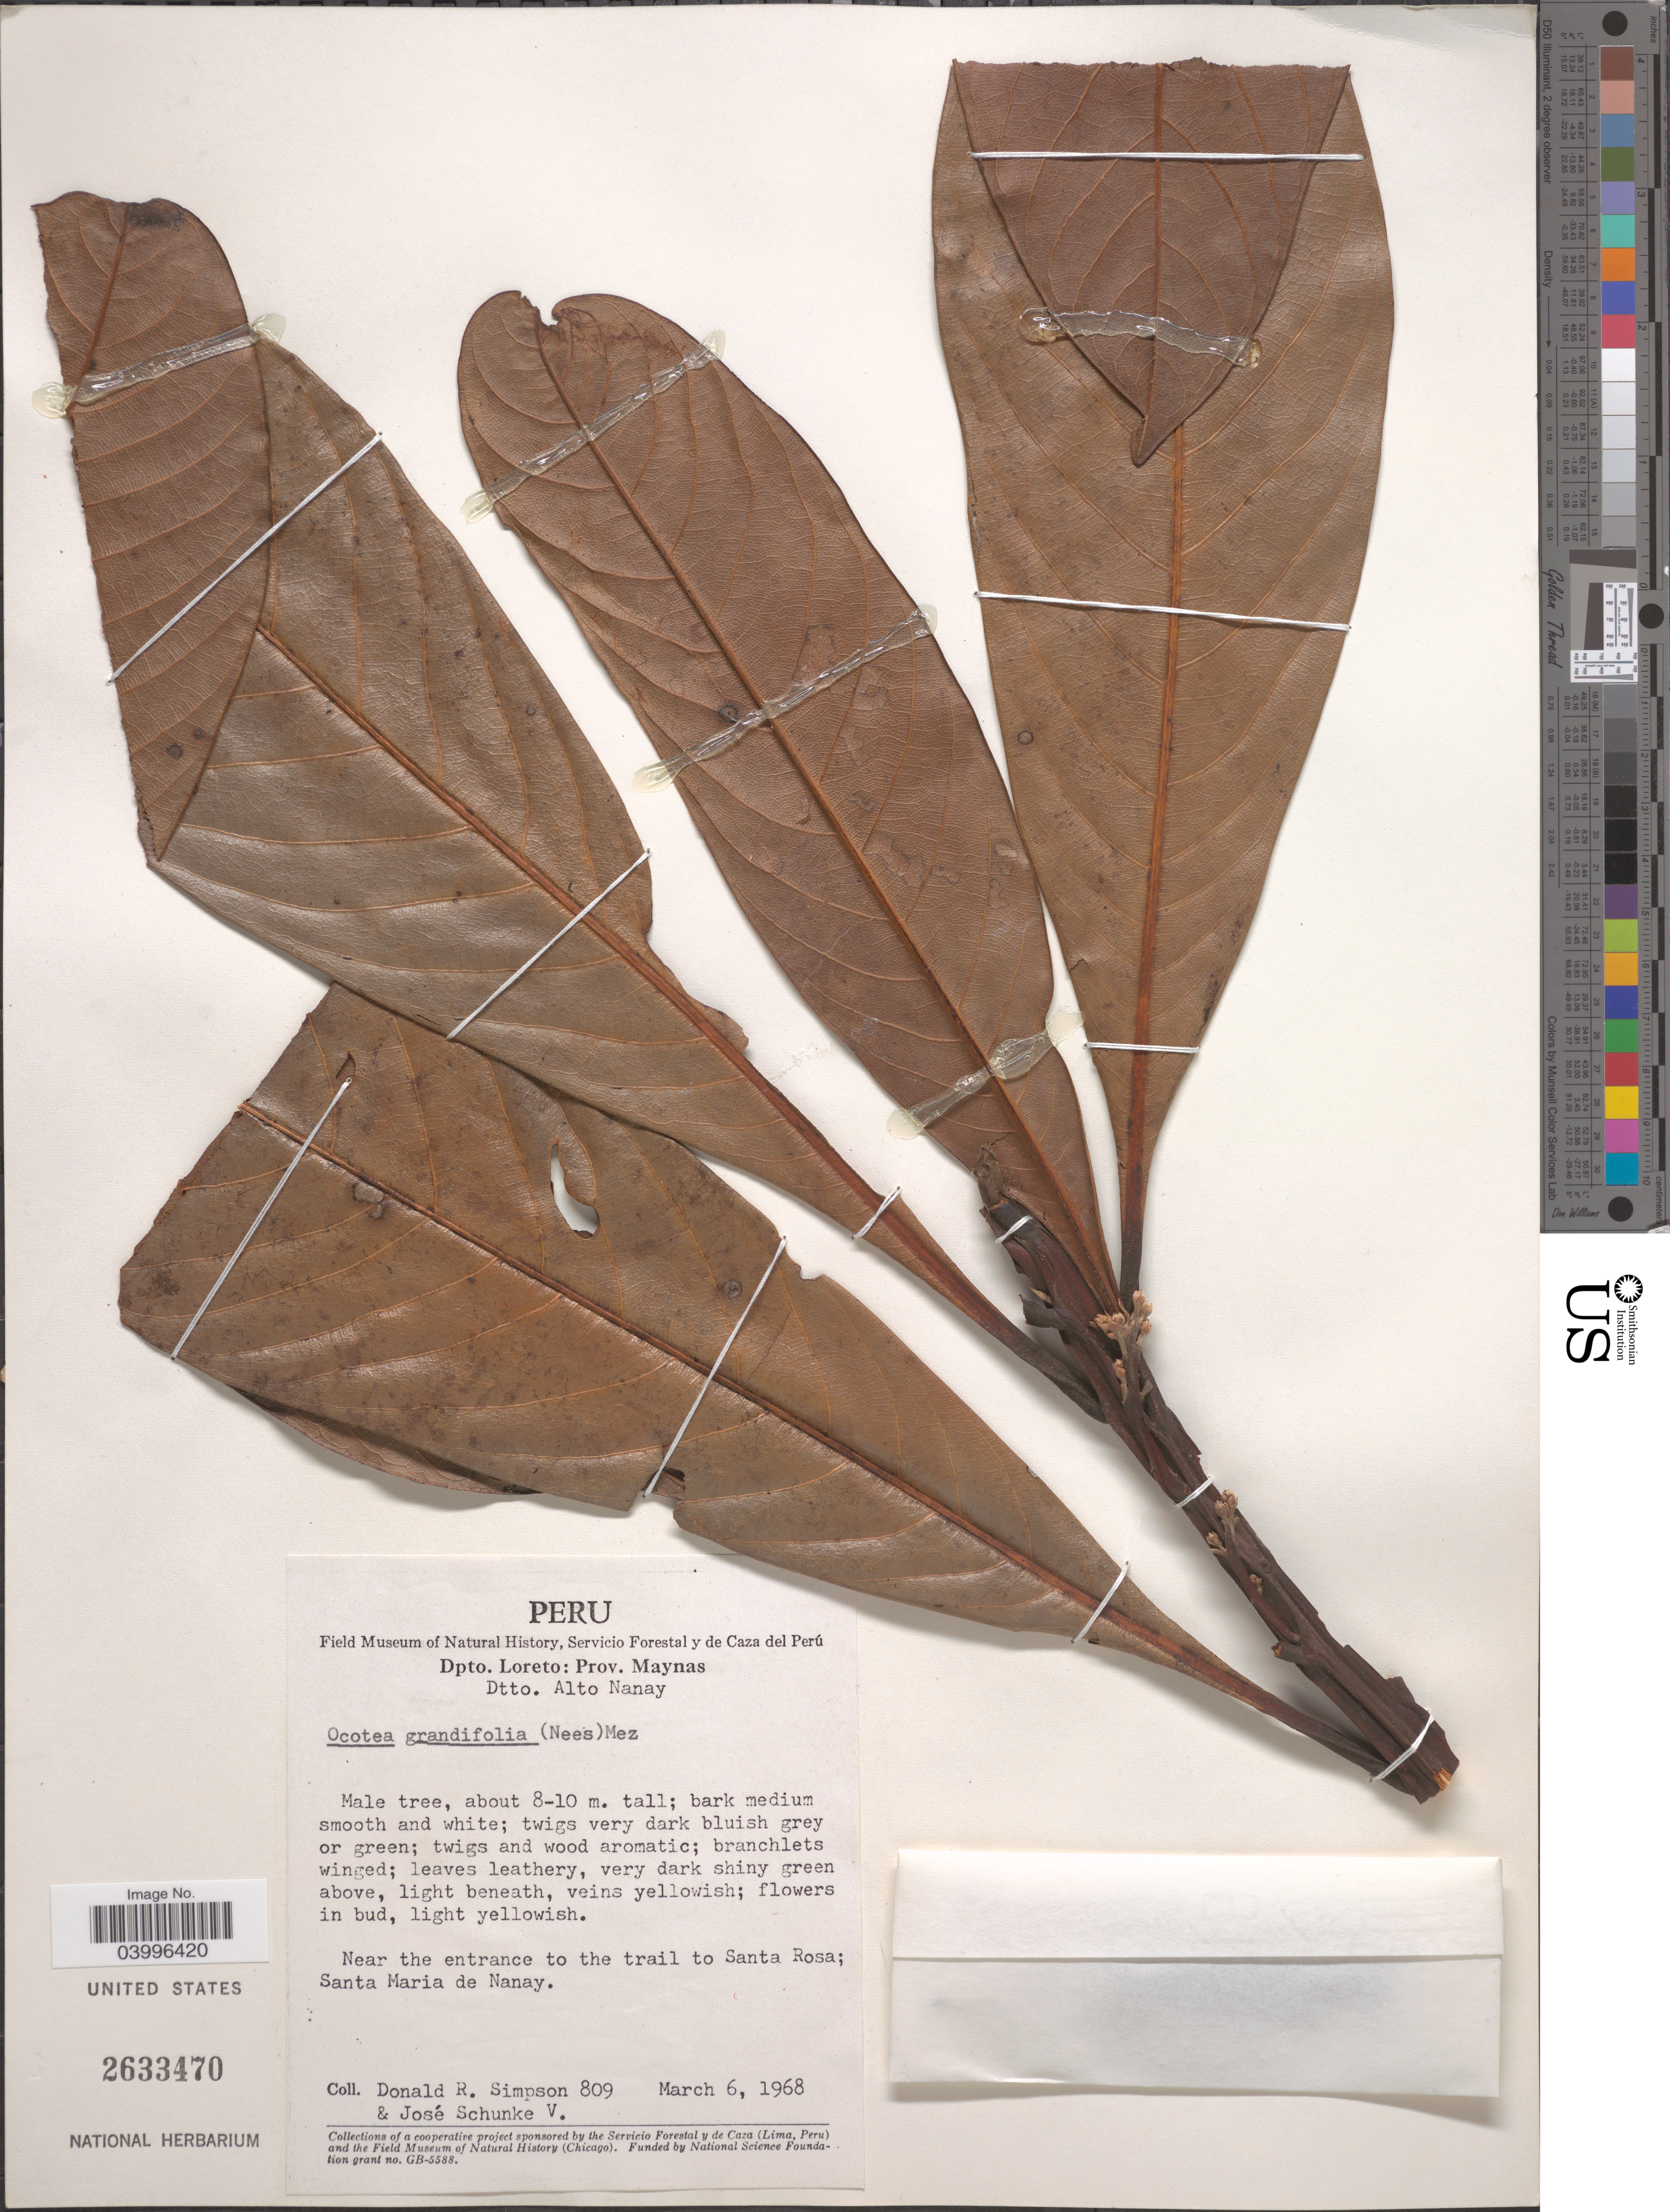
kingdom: Plantae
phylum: Tracheophyta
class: Magnoliopsida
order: Laurales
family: Lauraceae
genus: Ocotea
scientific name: Ocotea grandifolia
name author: (Nees) Mez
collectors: D. R. Simpson & J. Schunke Vigo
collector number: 809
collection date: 1968-03-06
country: Peru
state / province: Loreto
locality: Dpto. Loreto: Prov. Maynas, Dtto. Alto Nanay. Near the entrance to the trail to Santa Rosa; Santa Maria de Nanay.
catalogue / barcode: US 2633470